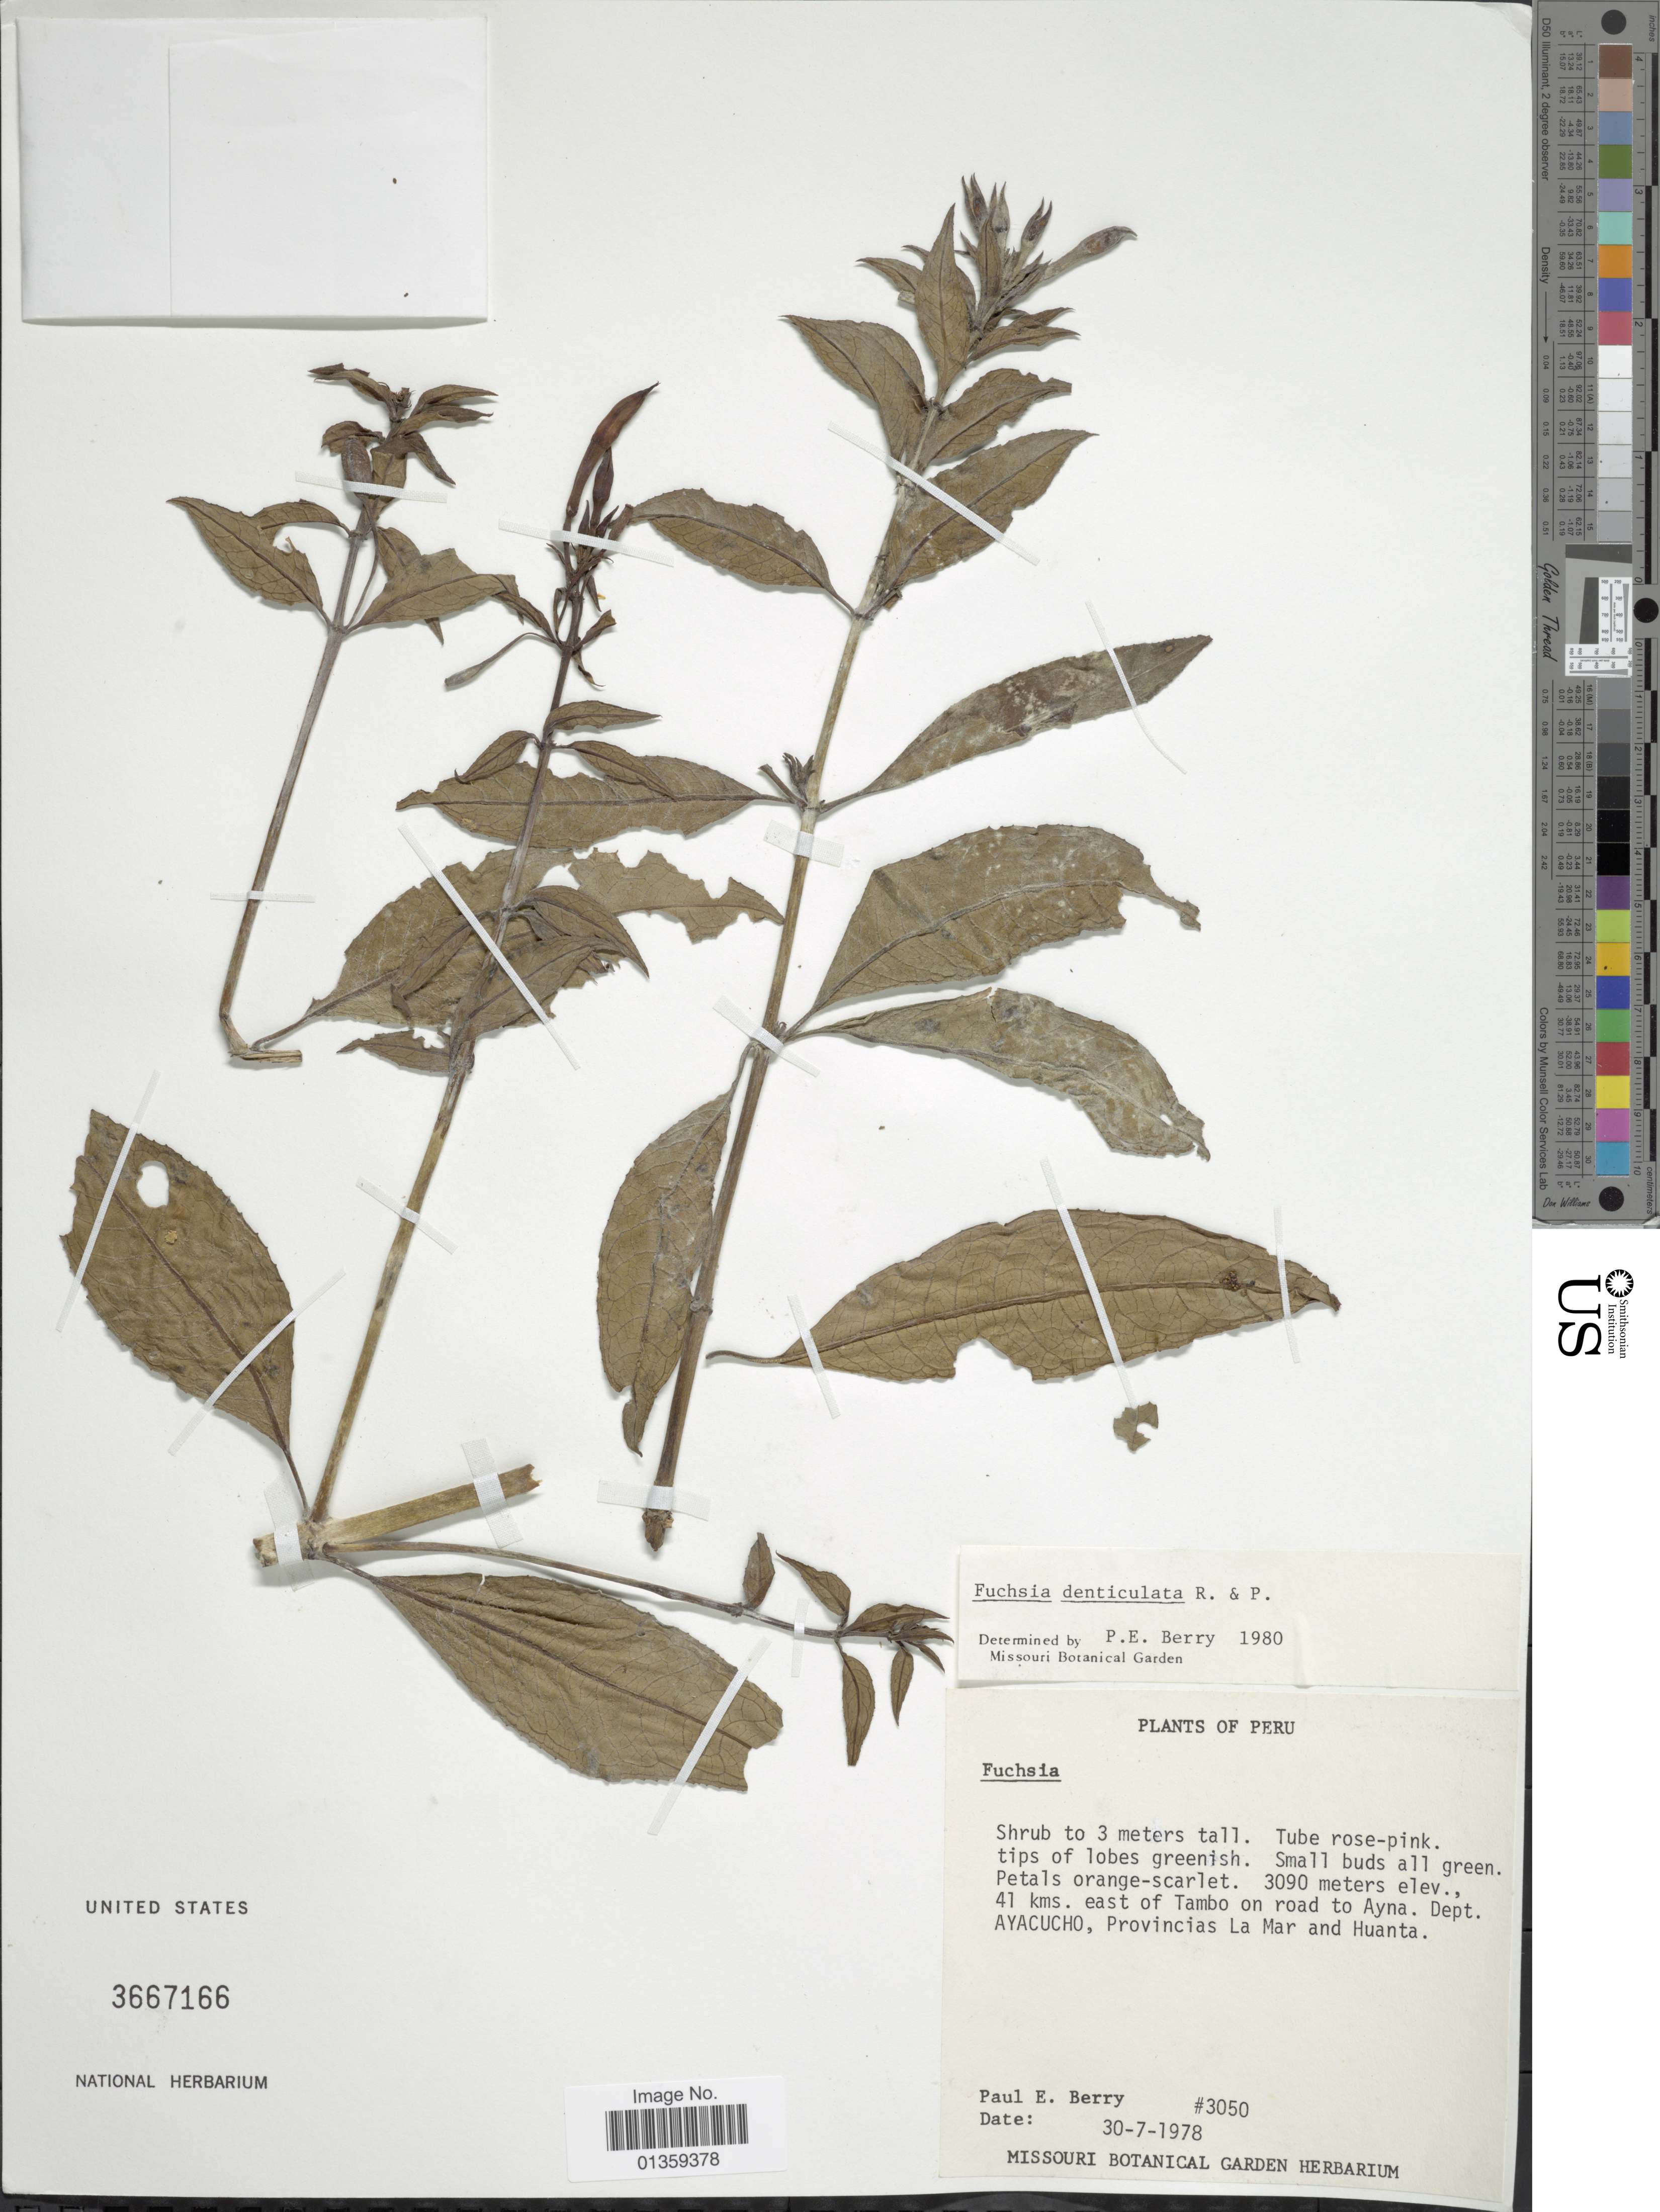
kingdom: Plantae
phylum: Tracheophyta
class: Magnoliopsida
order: Myrtales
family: Onagraceae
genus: Fuchsia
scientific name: Fuchsia denticulata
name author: Ruiz & Pav.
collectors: P. E. Berry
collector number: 3050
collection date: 1978-07-30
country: Peru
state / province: Ayacucho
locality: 41 kms. east of Tambo on road to Ayna. Provincias La Mar and Huanta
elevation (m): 3090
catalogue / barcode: US 3667166